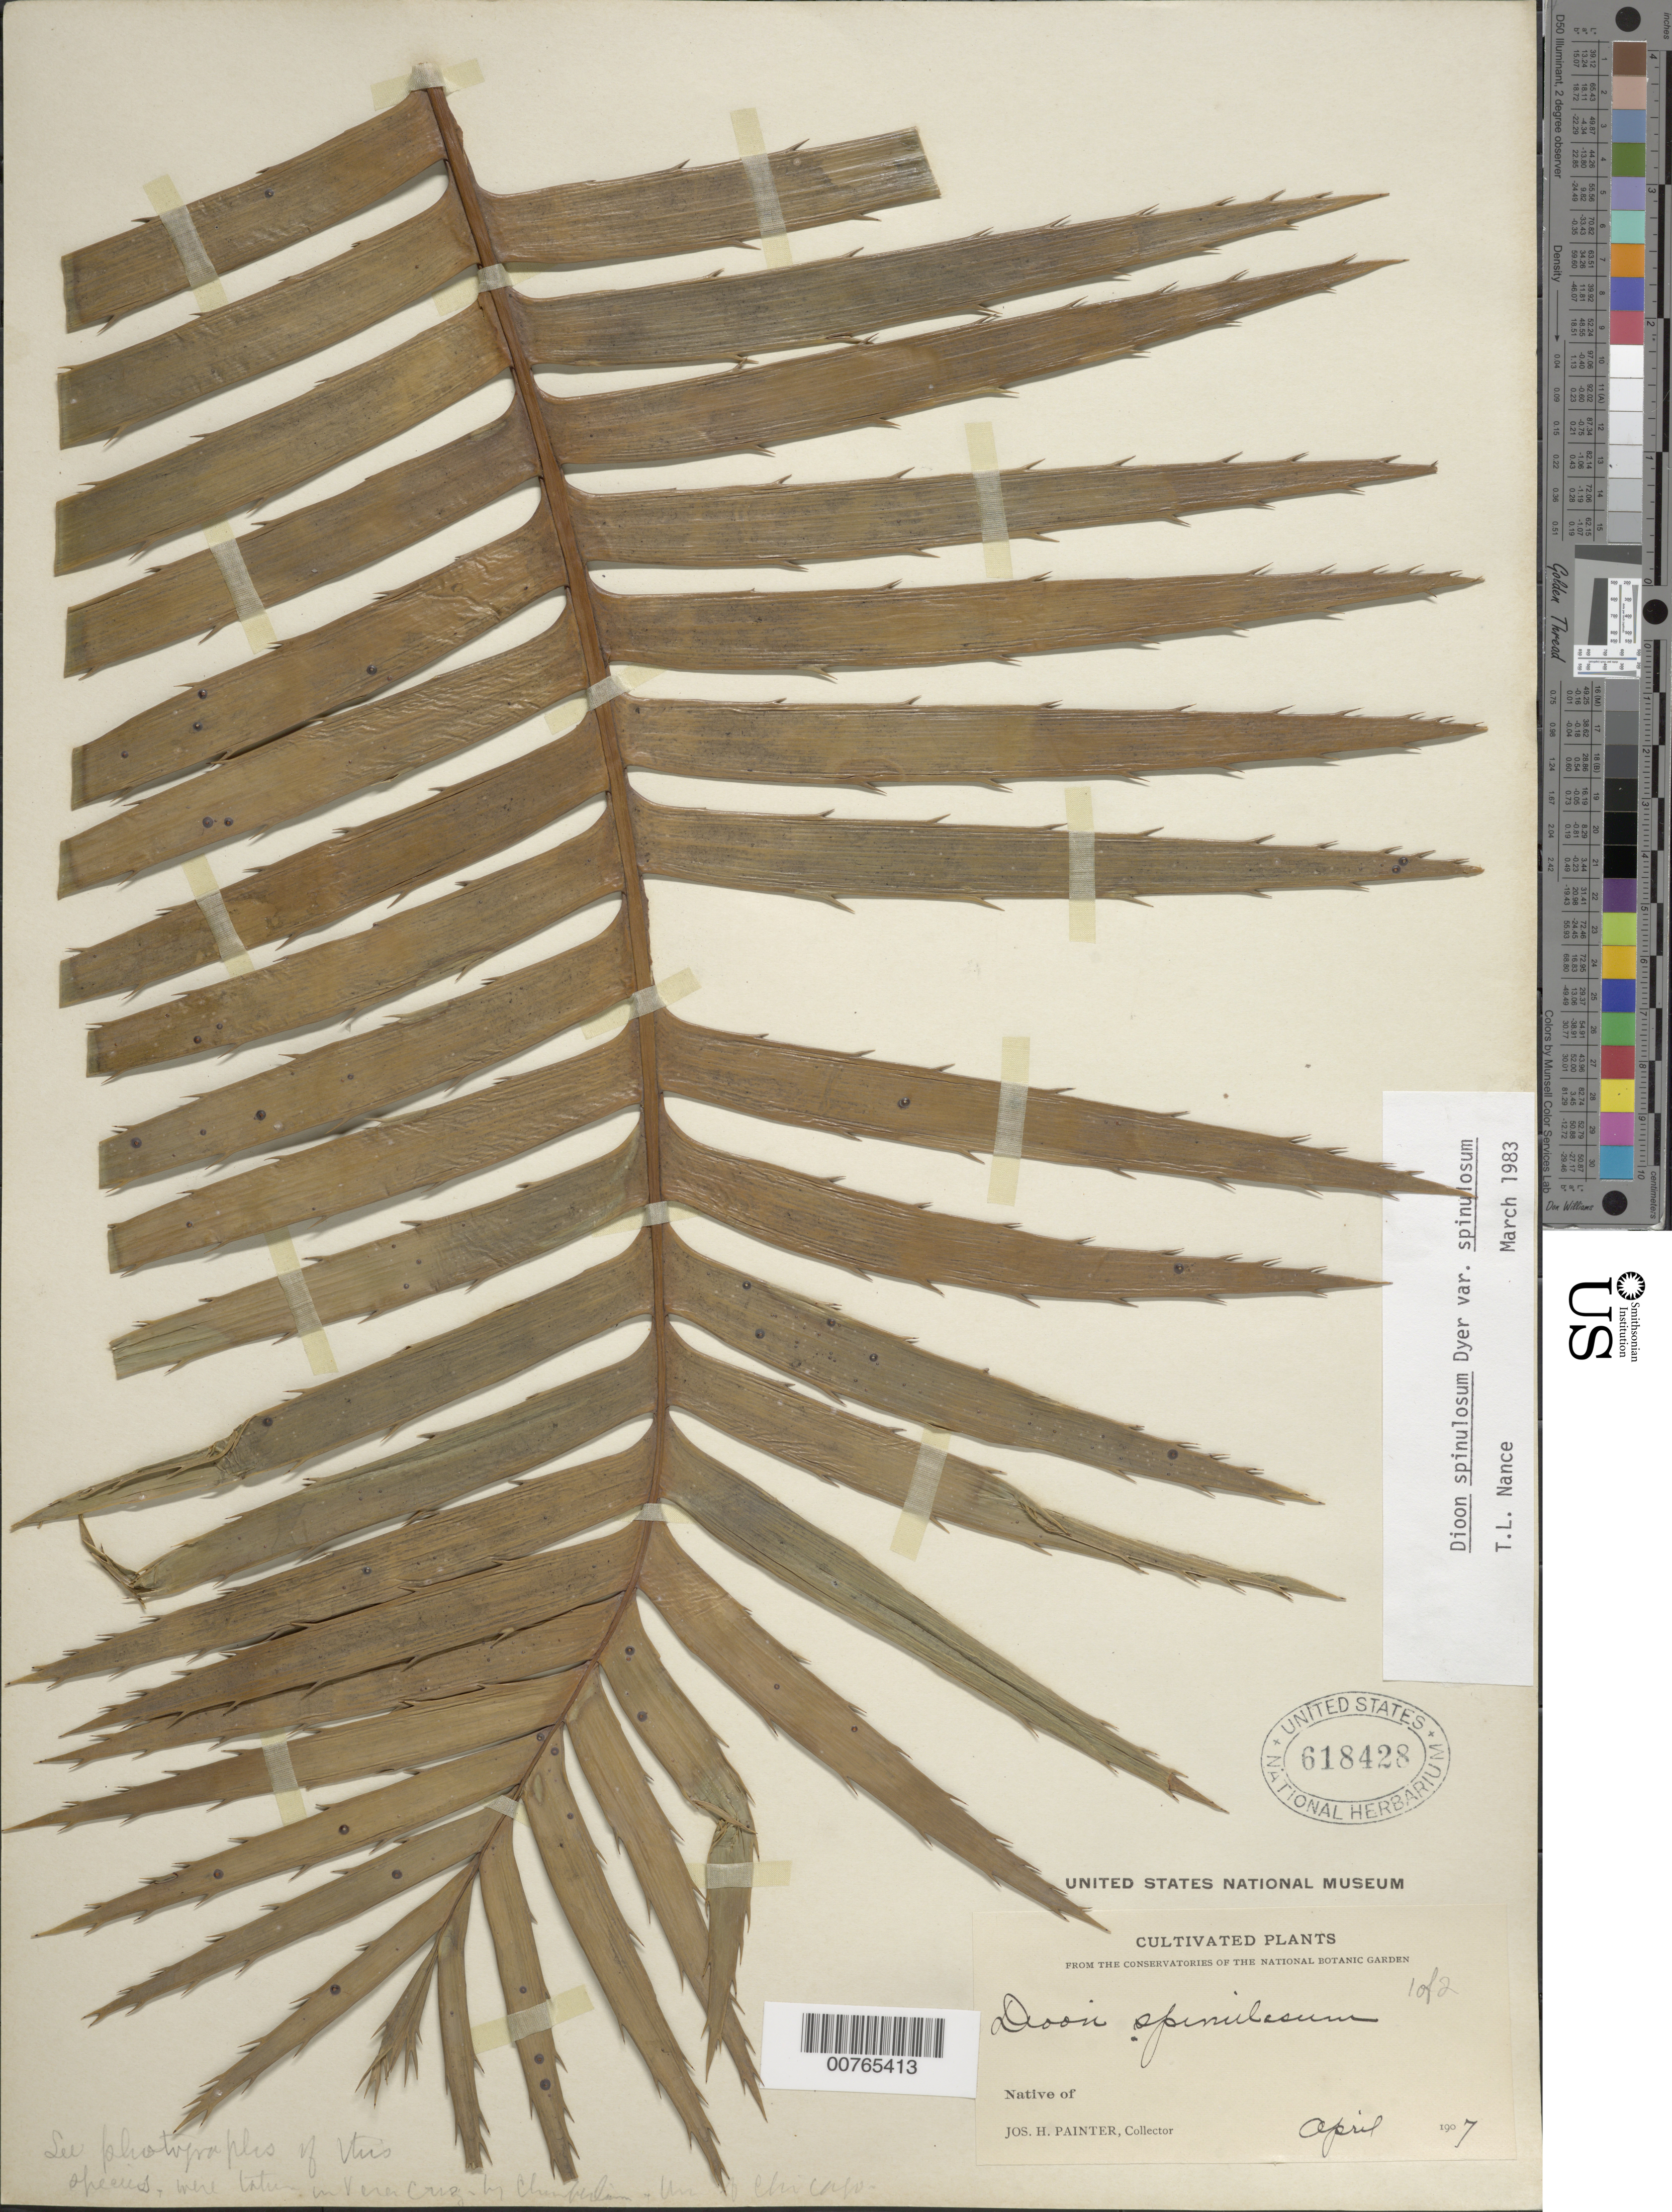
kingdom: Plantae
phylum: Tracheophyta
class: Cycadopsida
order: Cycadales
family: Zamiaceae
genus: Dioon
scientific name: Dioon spinulosum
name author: Dyer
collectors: J. H. Painter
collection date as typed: Apr 1907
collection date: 1907-04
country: United States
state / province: District of Columbia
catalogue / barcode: US 618428